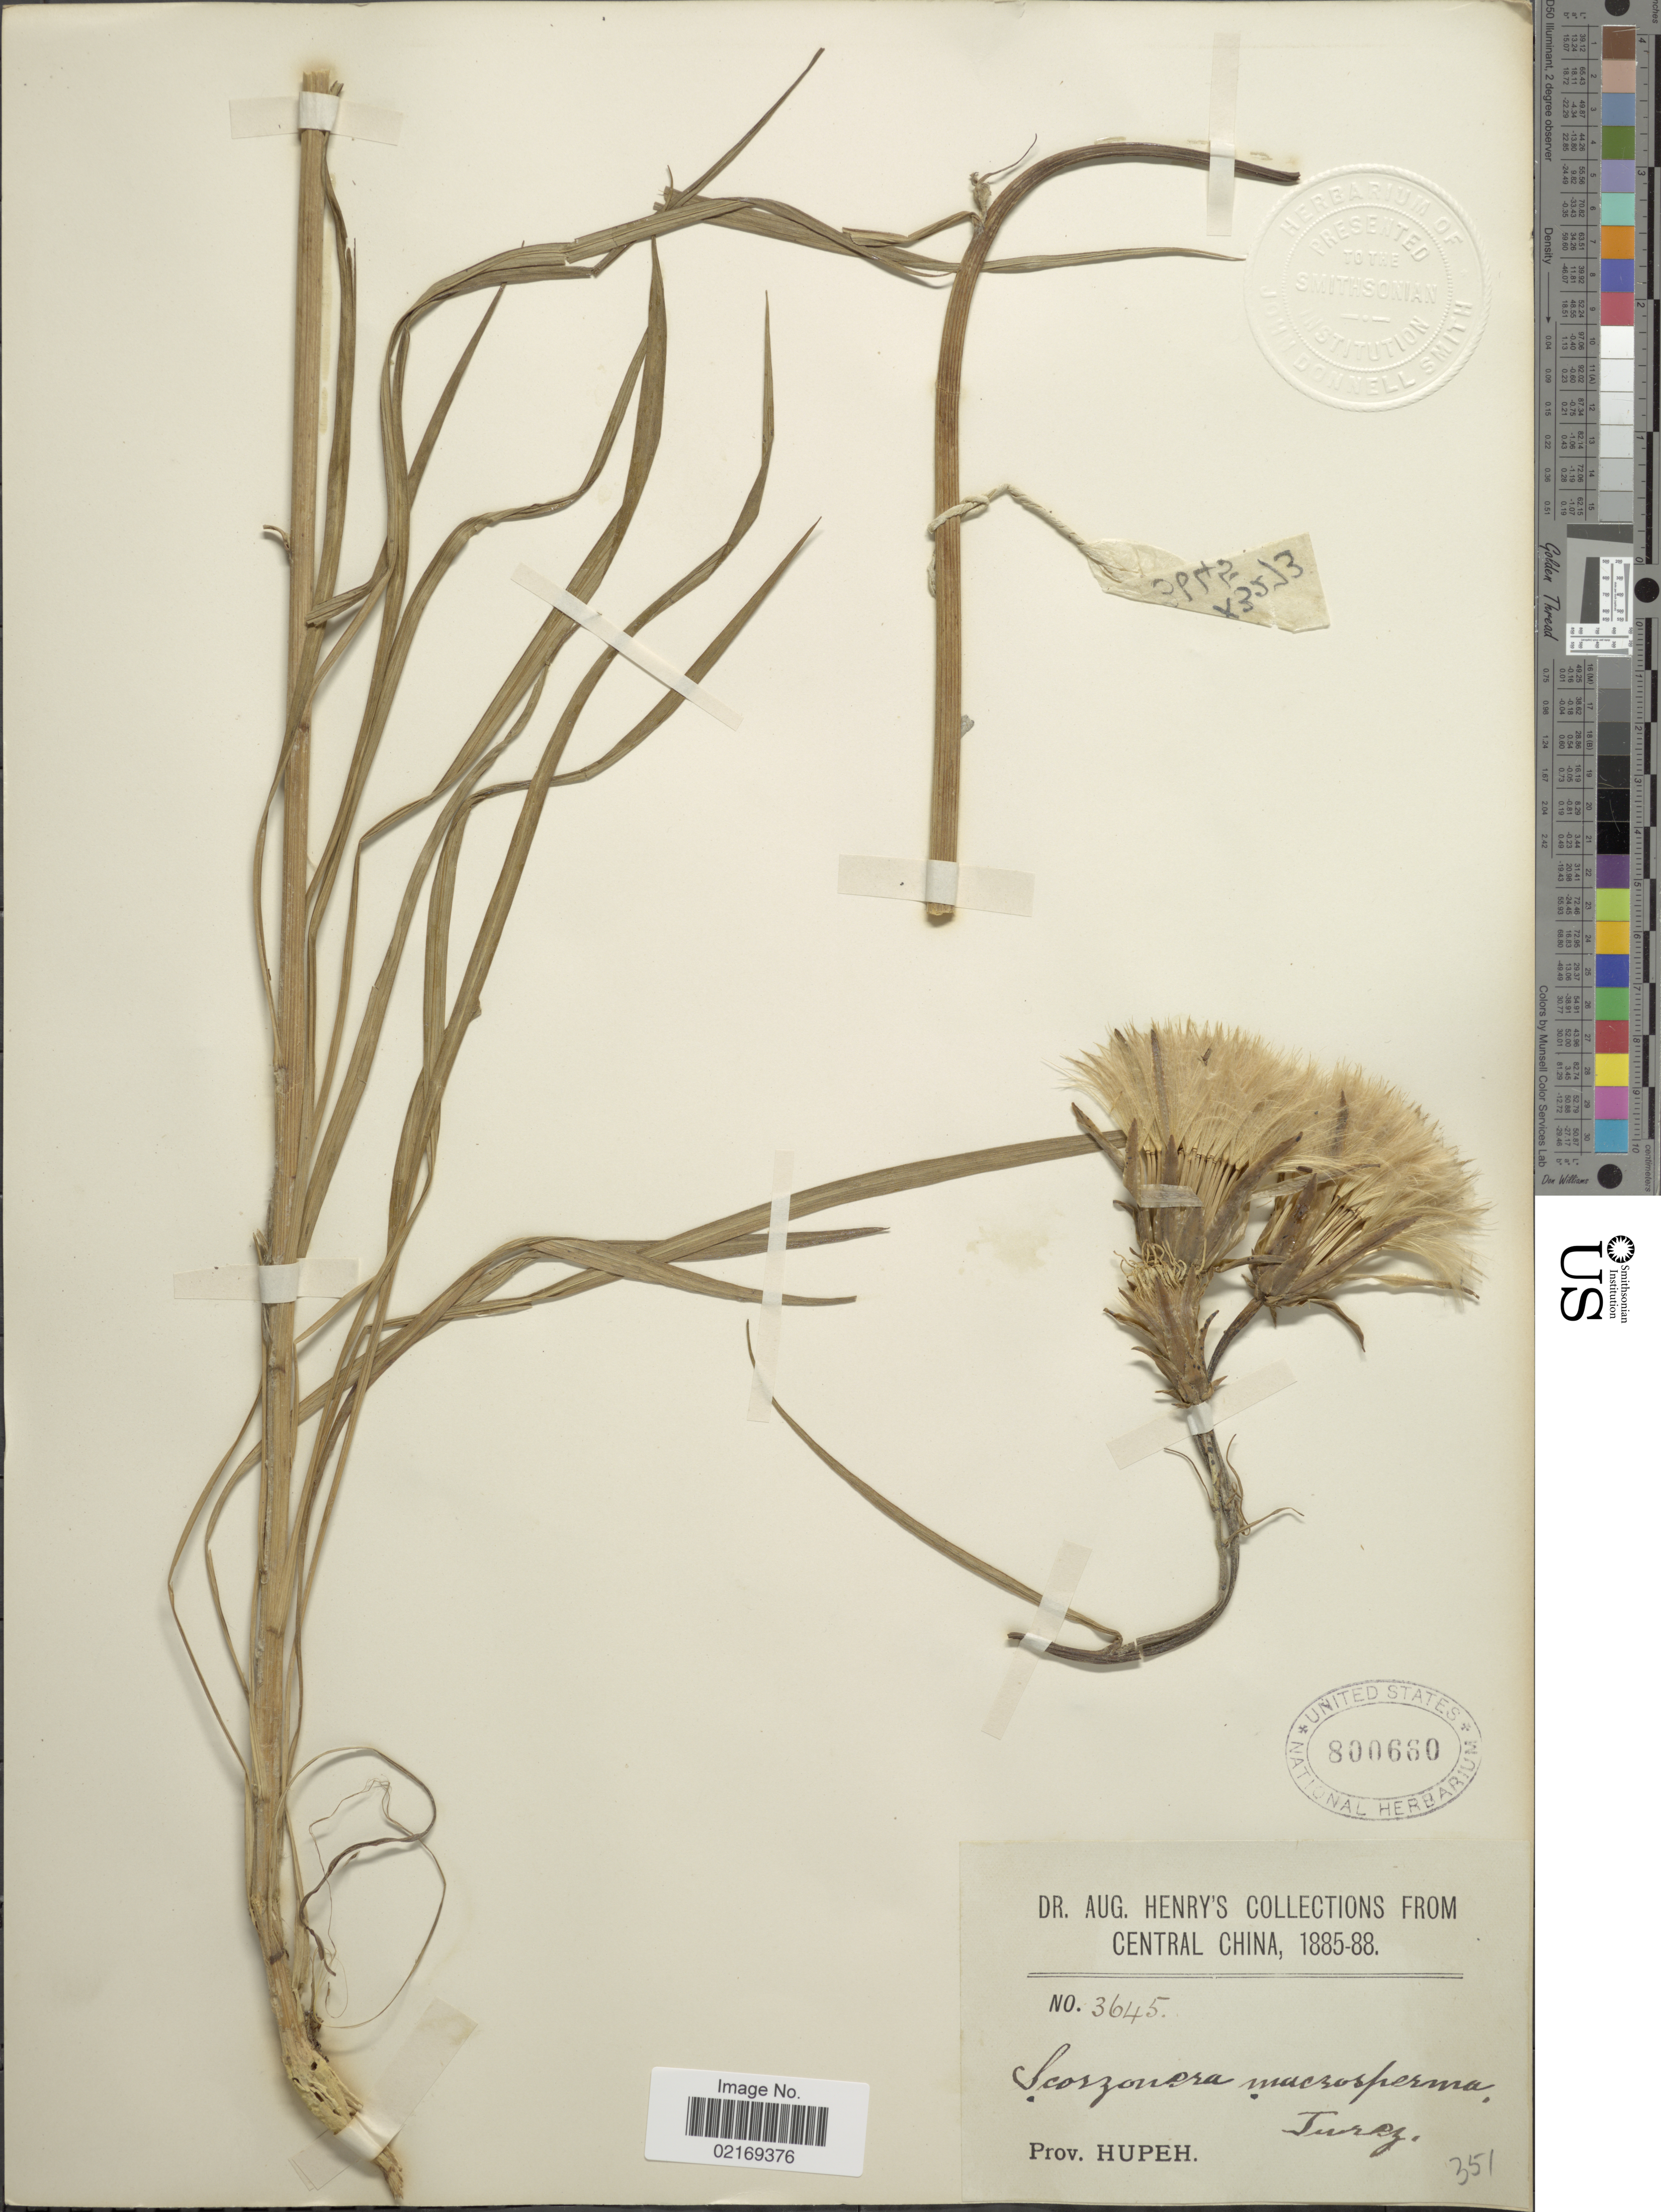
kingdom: Plantae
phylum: Tracheophyta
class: Magnoliopsida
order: Asterales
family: Asteraceae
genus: Scorzonera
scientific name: Scorzonera albicaulis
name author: Bunge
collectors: A. Henry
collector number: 3645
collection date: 1885/1888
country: China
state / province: Hubei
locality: Prov. Hupeh, Central China.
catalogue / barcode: US 800660